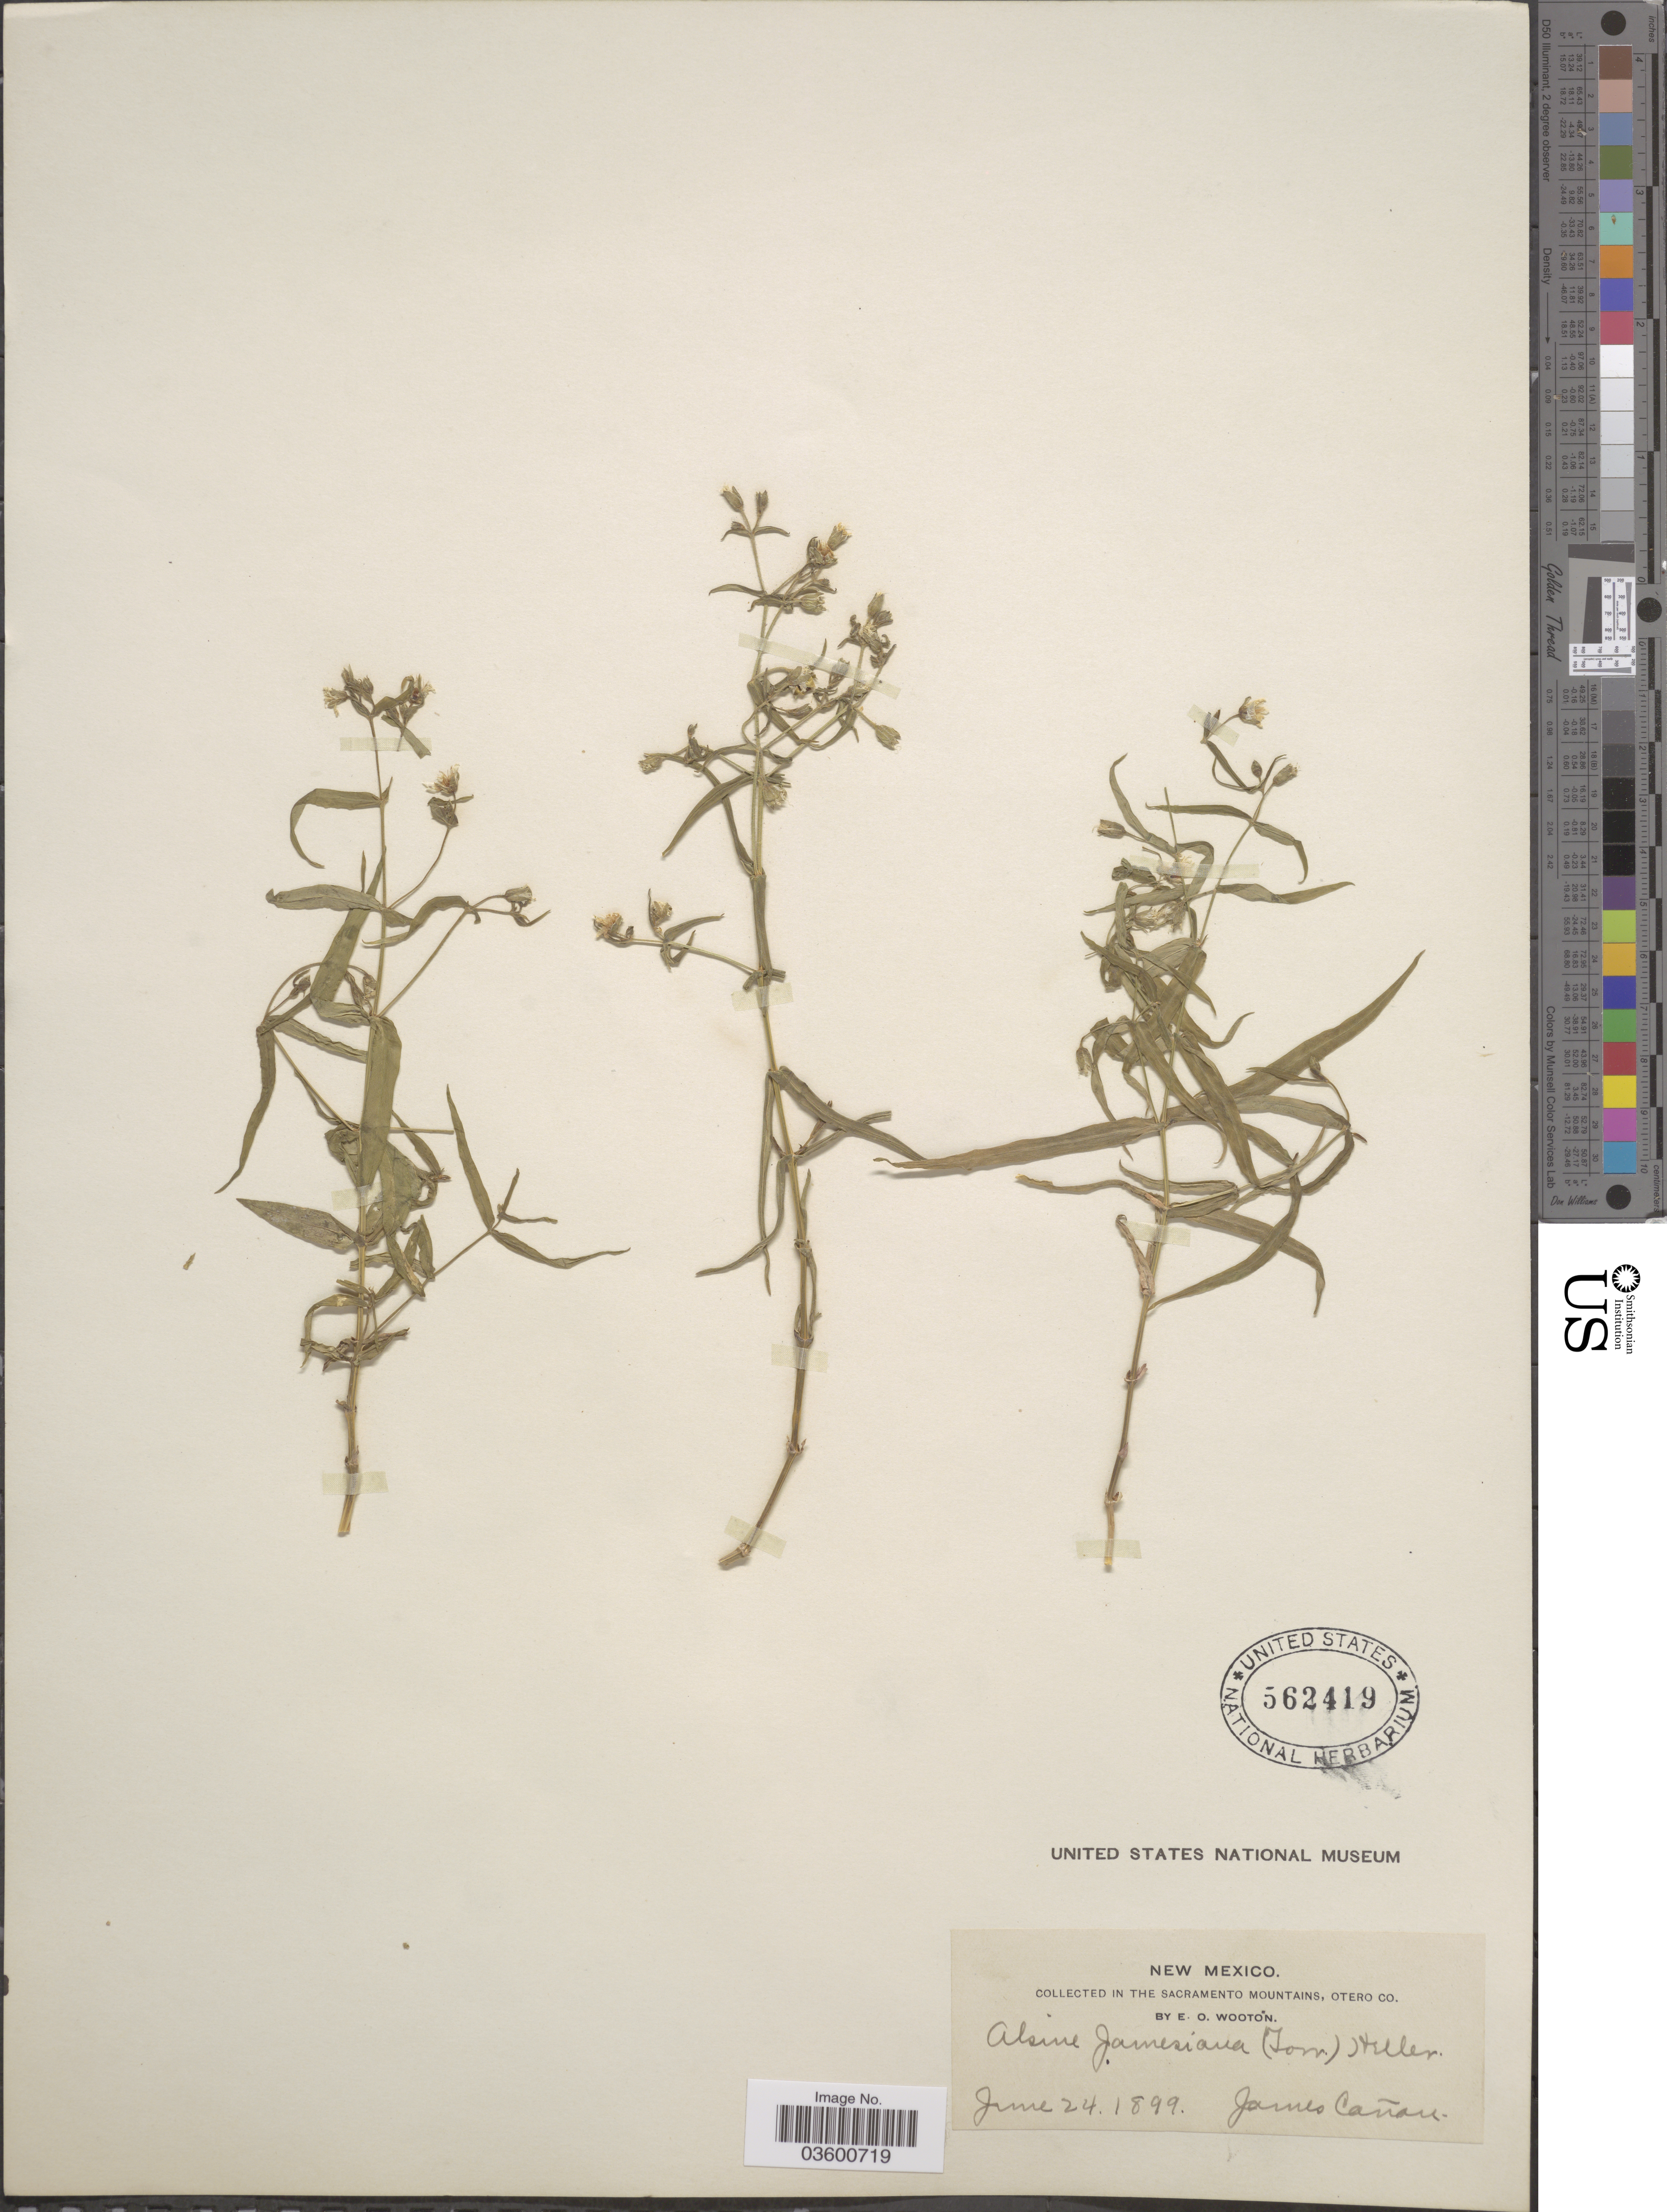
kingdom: Plantae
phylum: Tracheophyta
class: Magnoliopsida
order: Caryophyllales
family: Caryophyllaceae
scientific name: Torreyostellaria jamesiana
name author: (Torr.) Gang Yao et al.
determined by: Strong, M. T., (US), Smithsonian Institution - National Museum of Natural History (UNITED STATES)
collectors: E. O. Wooton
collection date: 1899-06-24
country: United States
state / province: New Mexico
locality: In the Sacramento Mountains, Otero Co. James Cañon.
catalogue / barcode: US 562419